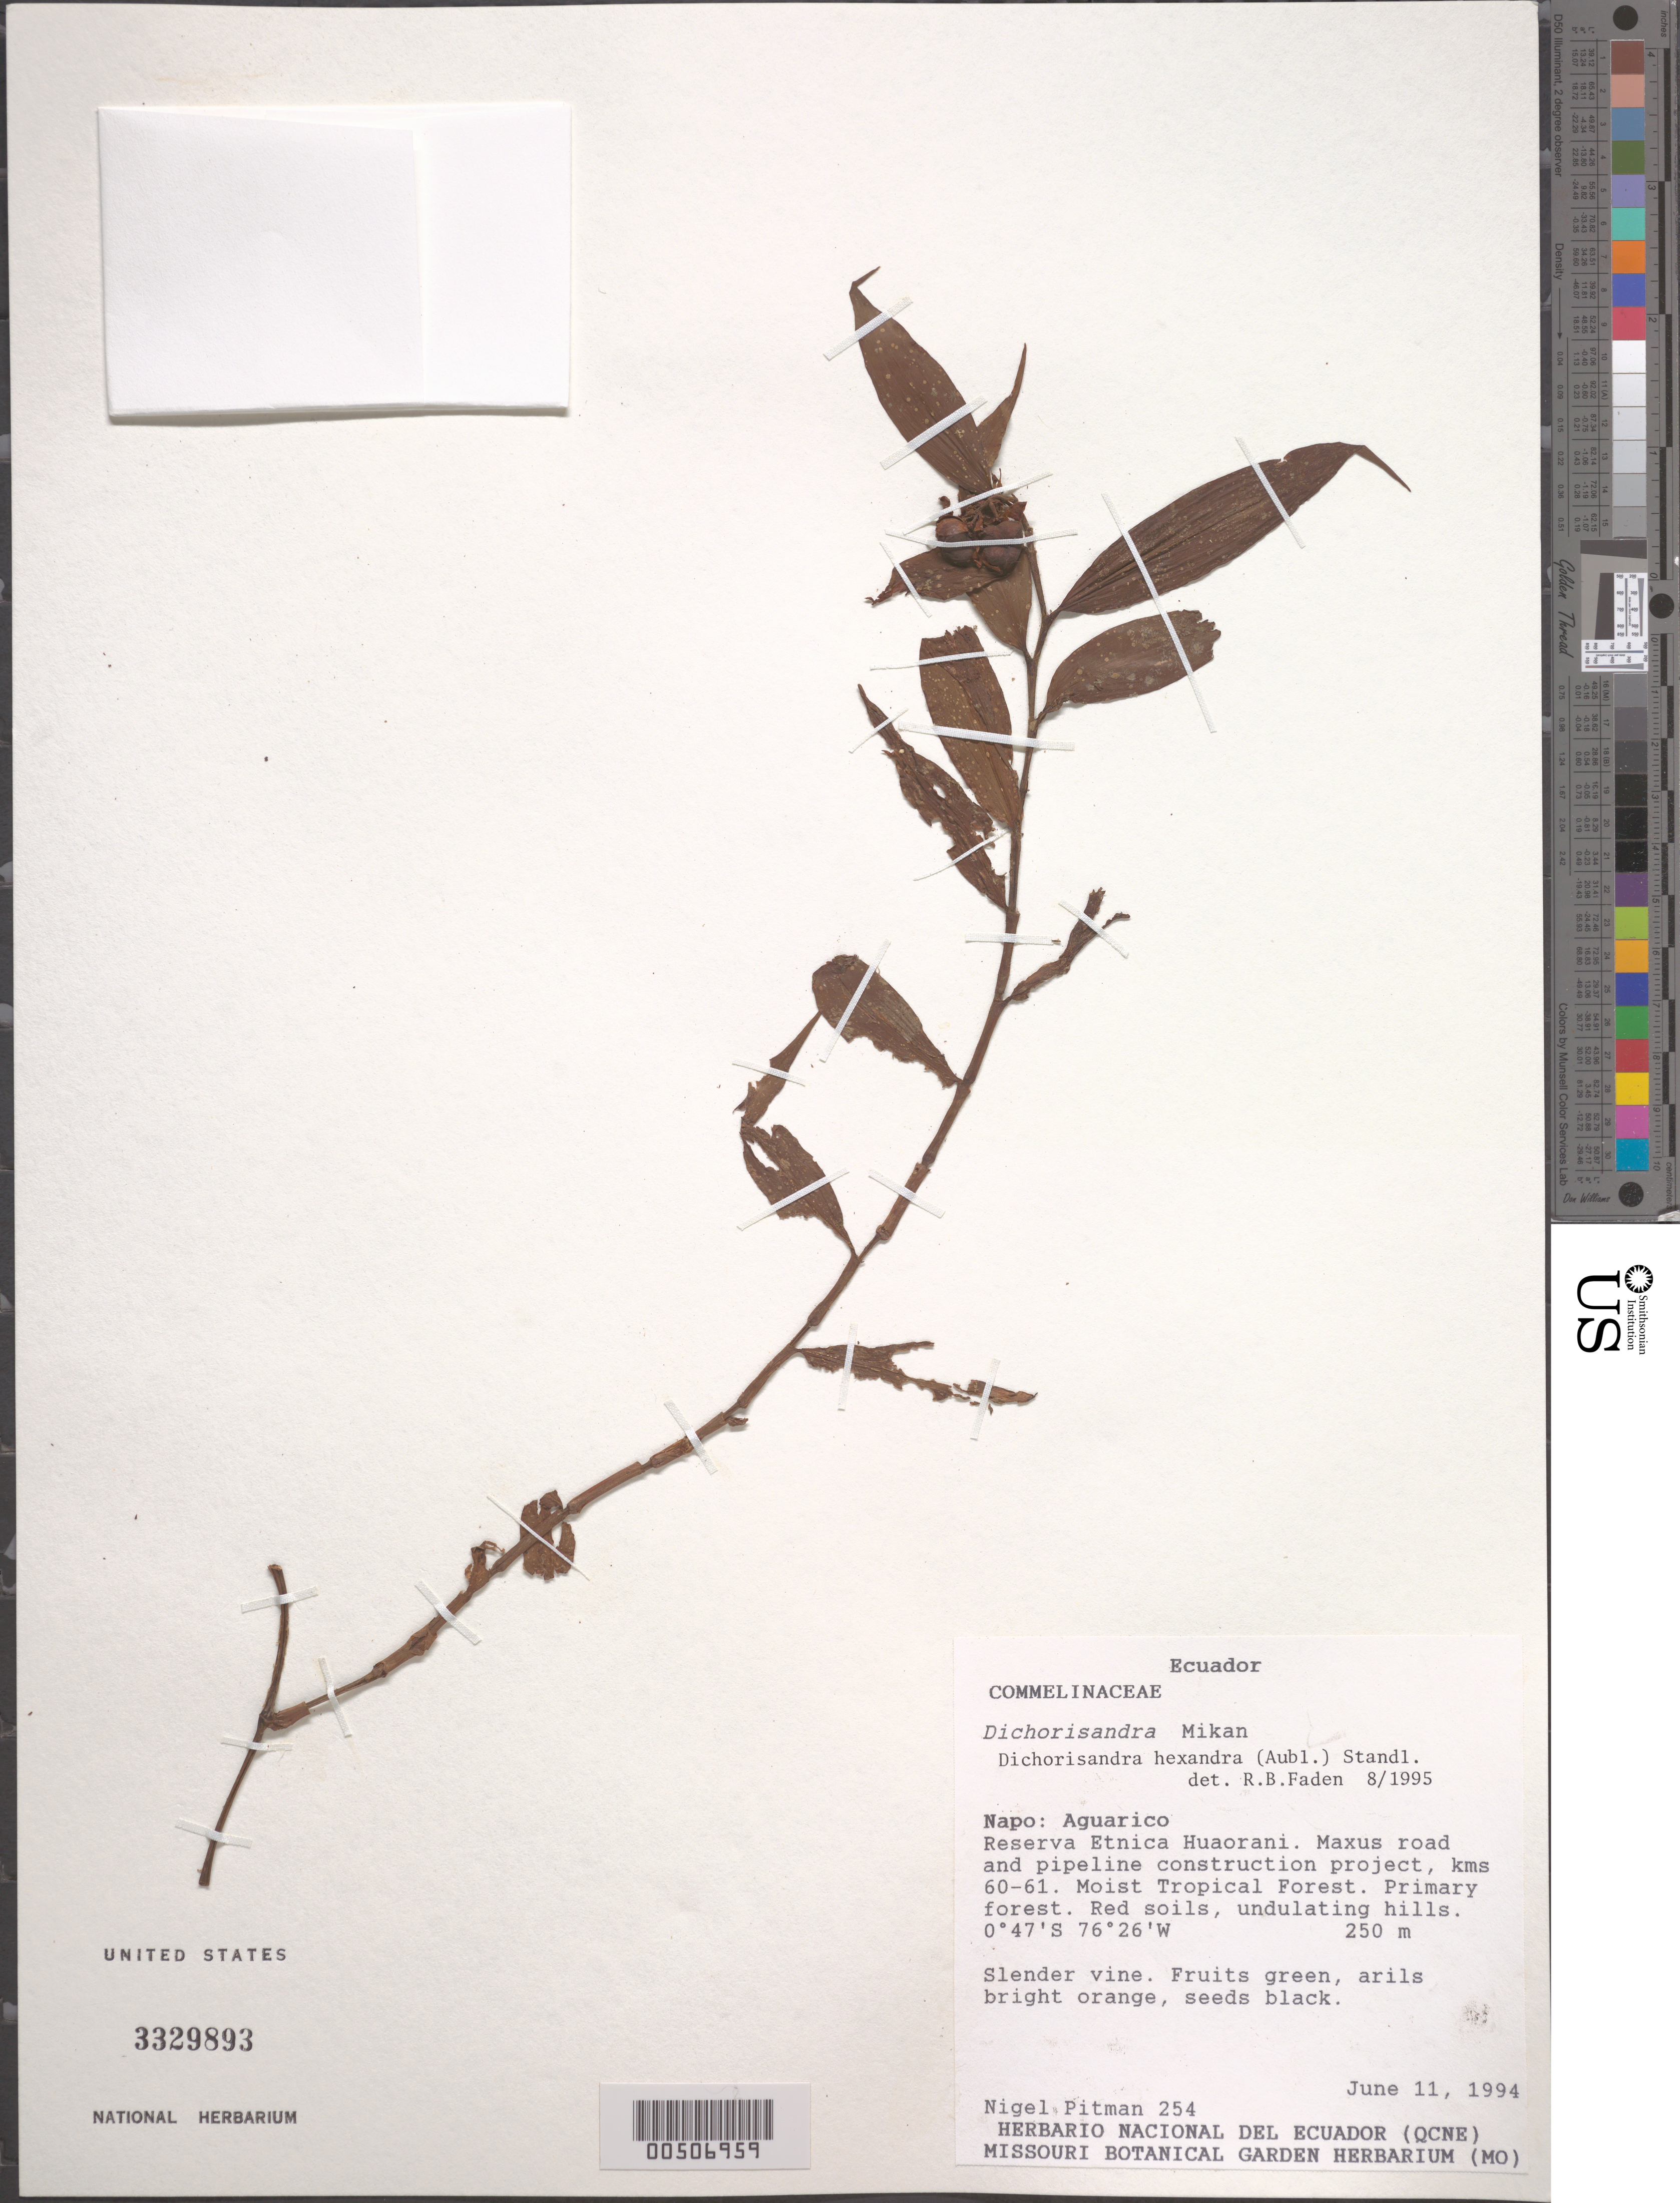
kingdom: Plantae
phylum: Tracheophyta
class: Liliopsida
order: Commelinales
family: Commelinaceae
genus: Dichorisandra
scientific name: Dichorisandra hexandra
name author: (Aubl.) Standl.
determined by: Faden, Robert B., (US), Smithsonian Institution - National Museum of Natural History (UNITED STATES)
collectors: N. Pitman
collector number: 254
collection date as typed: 11 Jun 1994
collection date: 1994-06-11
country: Ecuador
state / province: Napo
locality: AguaRico, etnica huaorani Reserve.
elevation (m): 250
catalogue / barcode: US 3329893